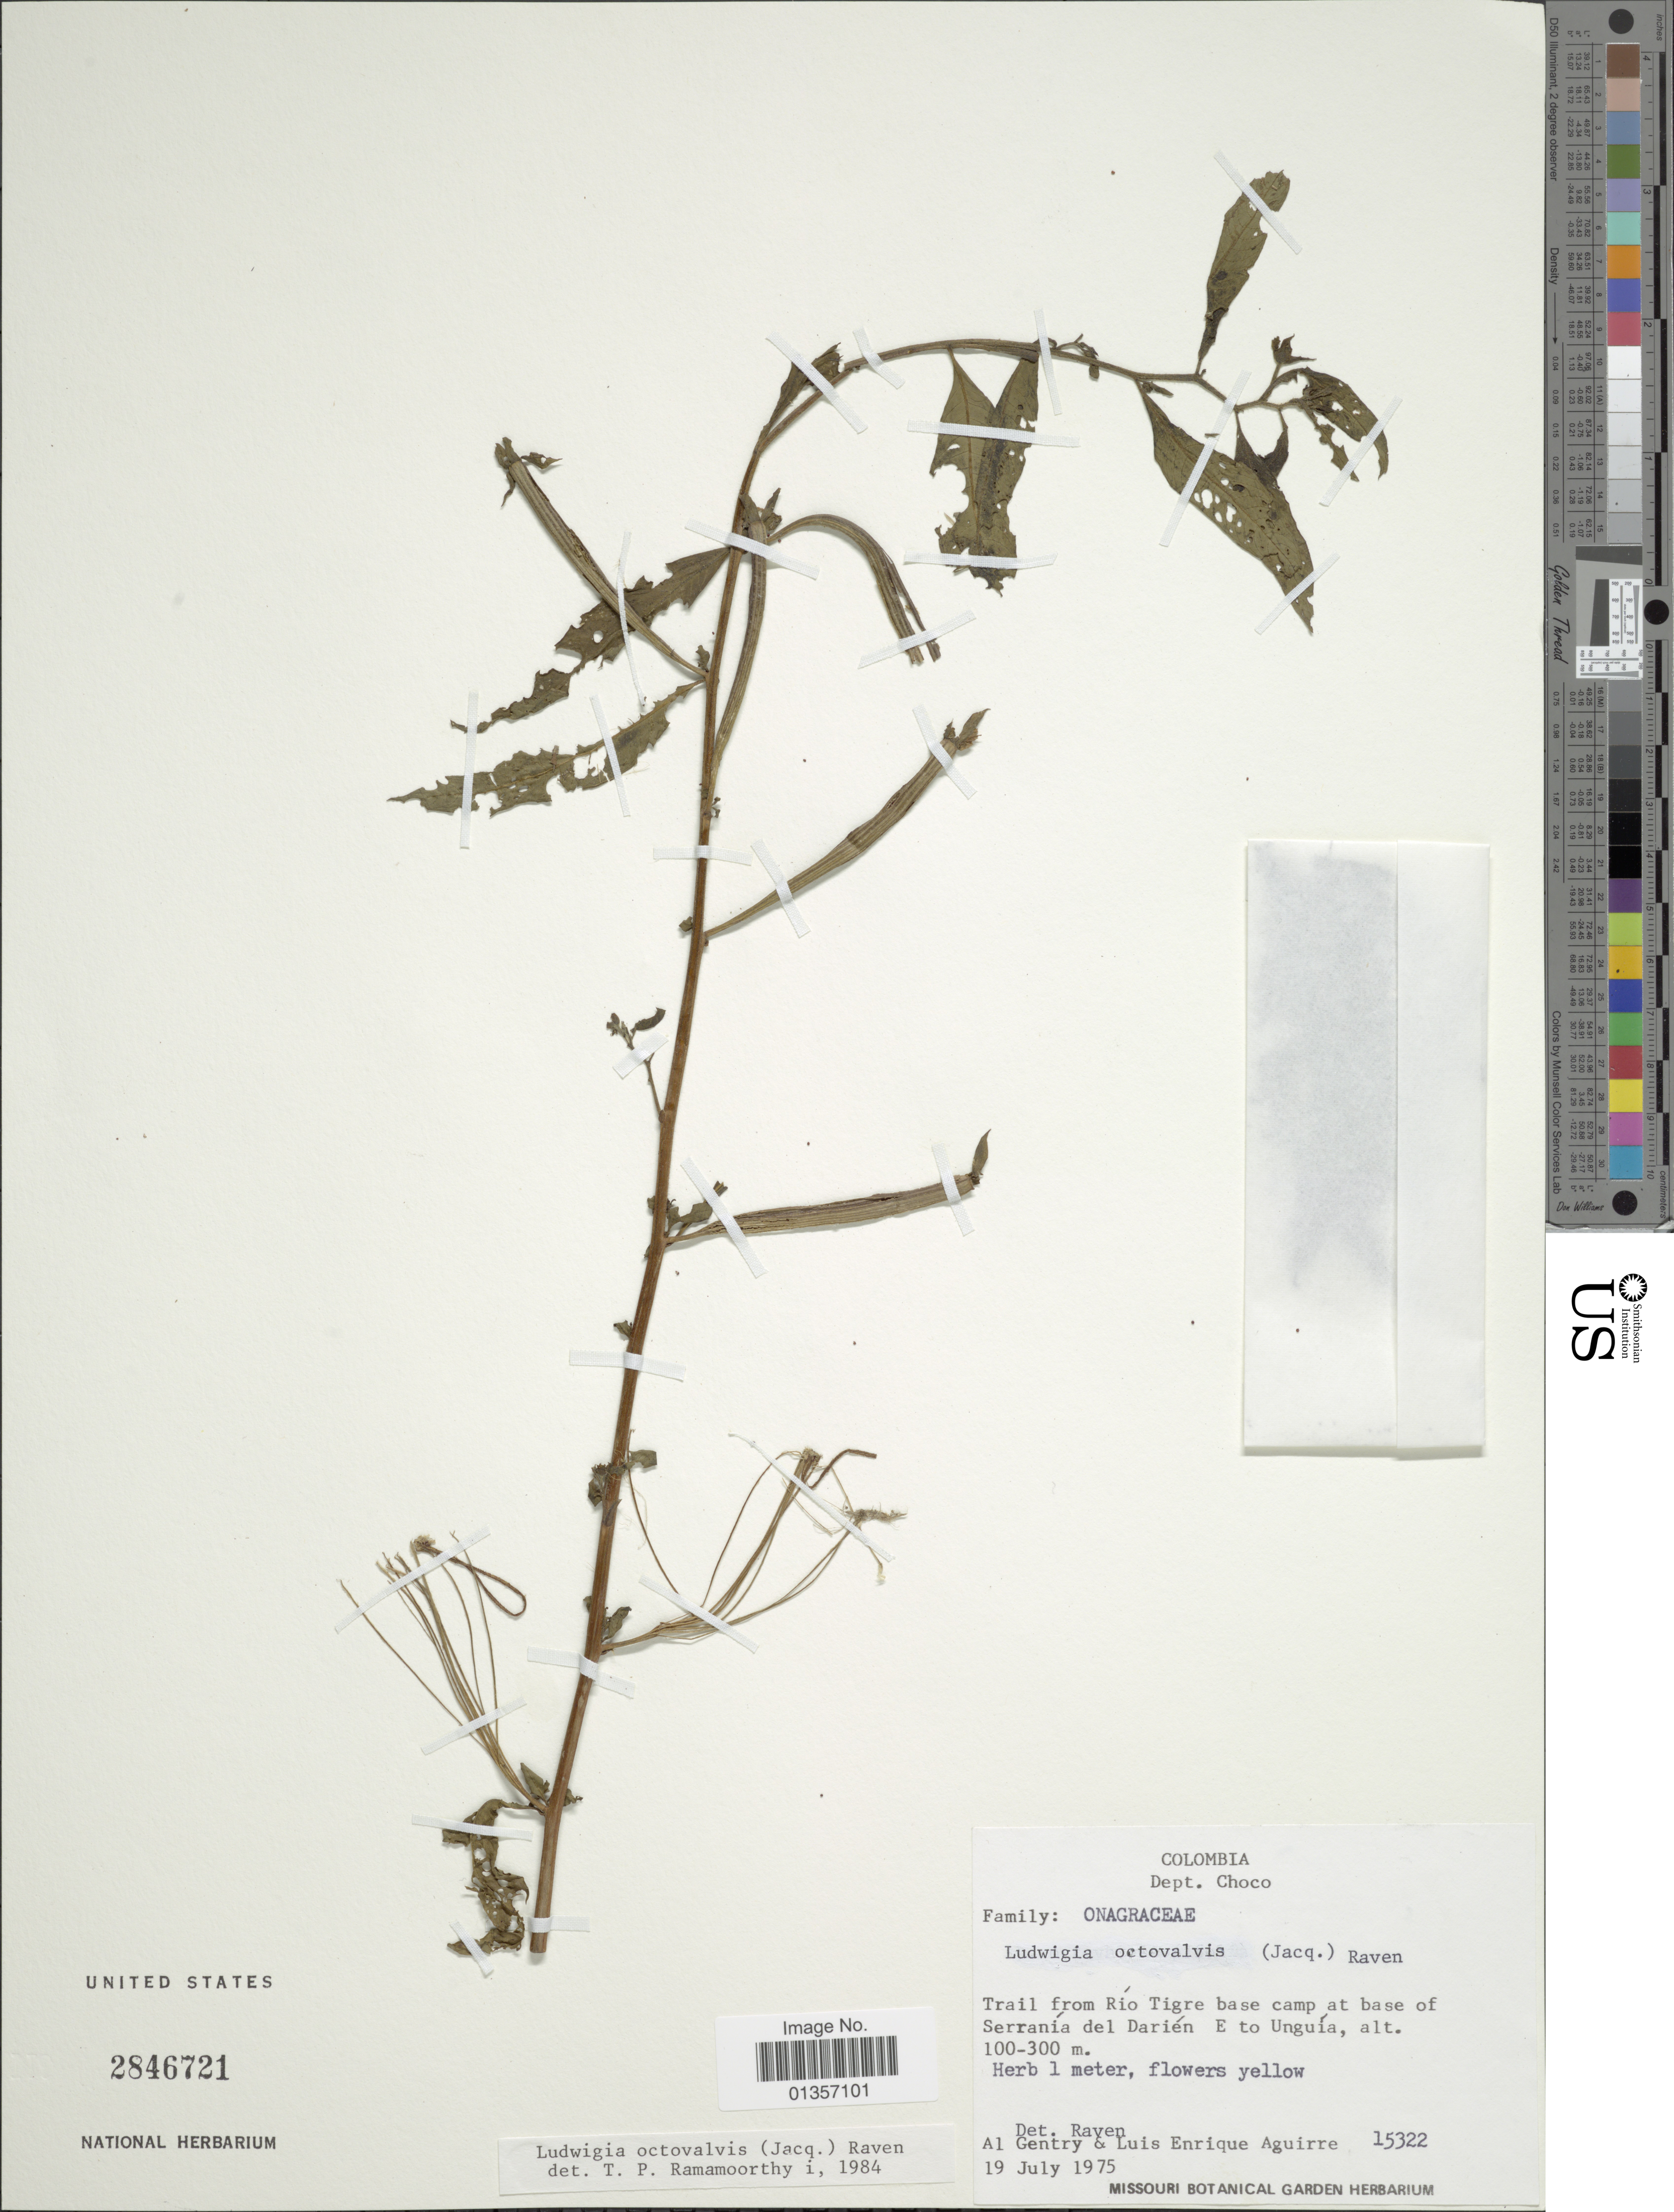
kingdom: Plantae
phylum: Tracheophyta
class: Magnoliopsida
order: Myrtales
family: Onagraceae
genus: Ludwigia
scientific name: Ludwigia octovalvis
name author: (Jacq.) P.H. Raven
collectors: A. H. Gentry & L. Aguirre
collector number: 15322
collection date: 1975-07-19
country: Colombia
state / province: Chocó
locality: Trail from Río Tigre base camp at base of Serranía del Darién E to Unguía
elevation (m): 100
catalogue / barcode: US 2846721